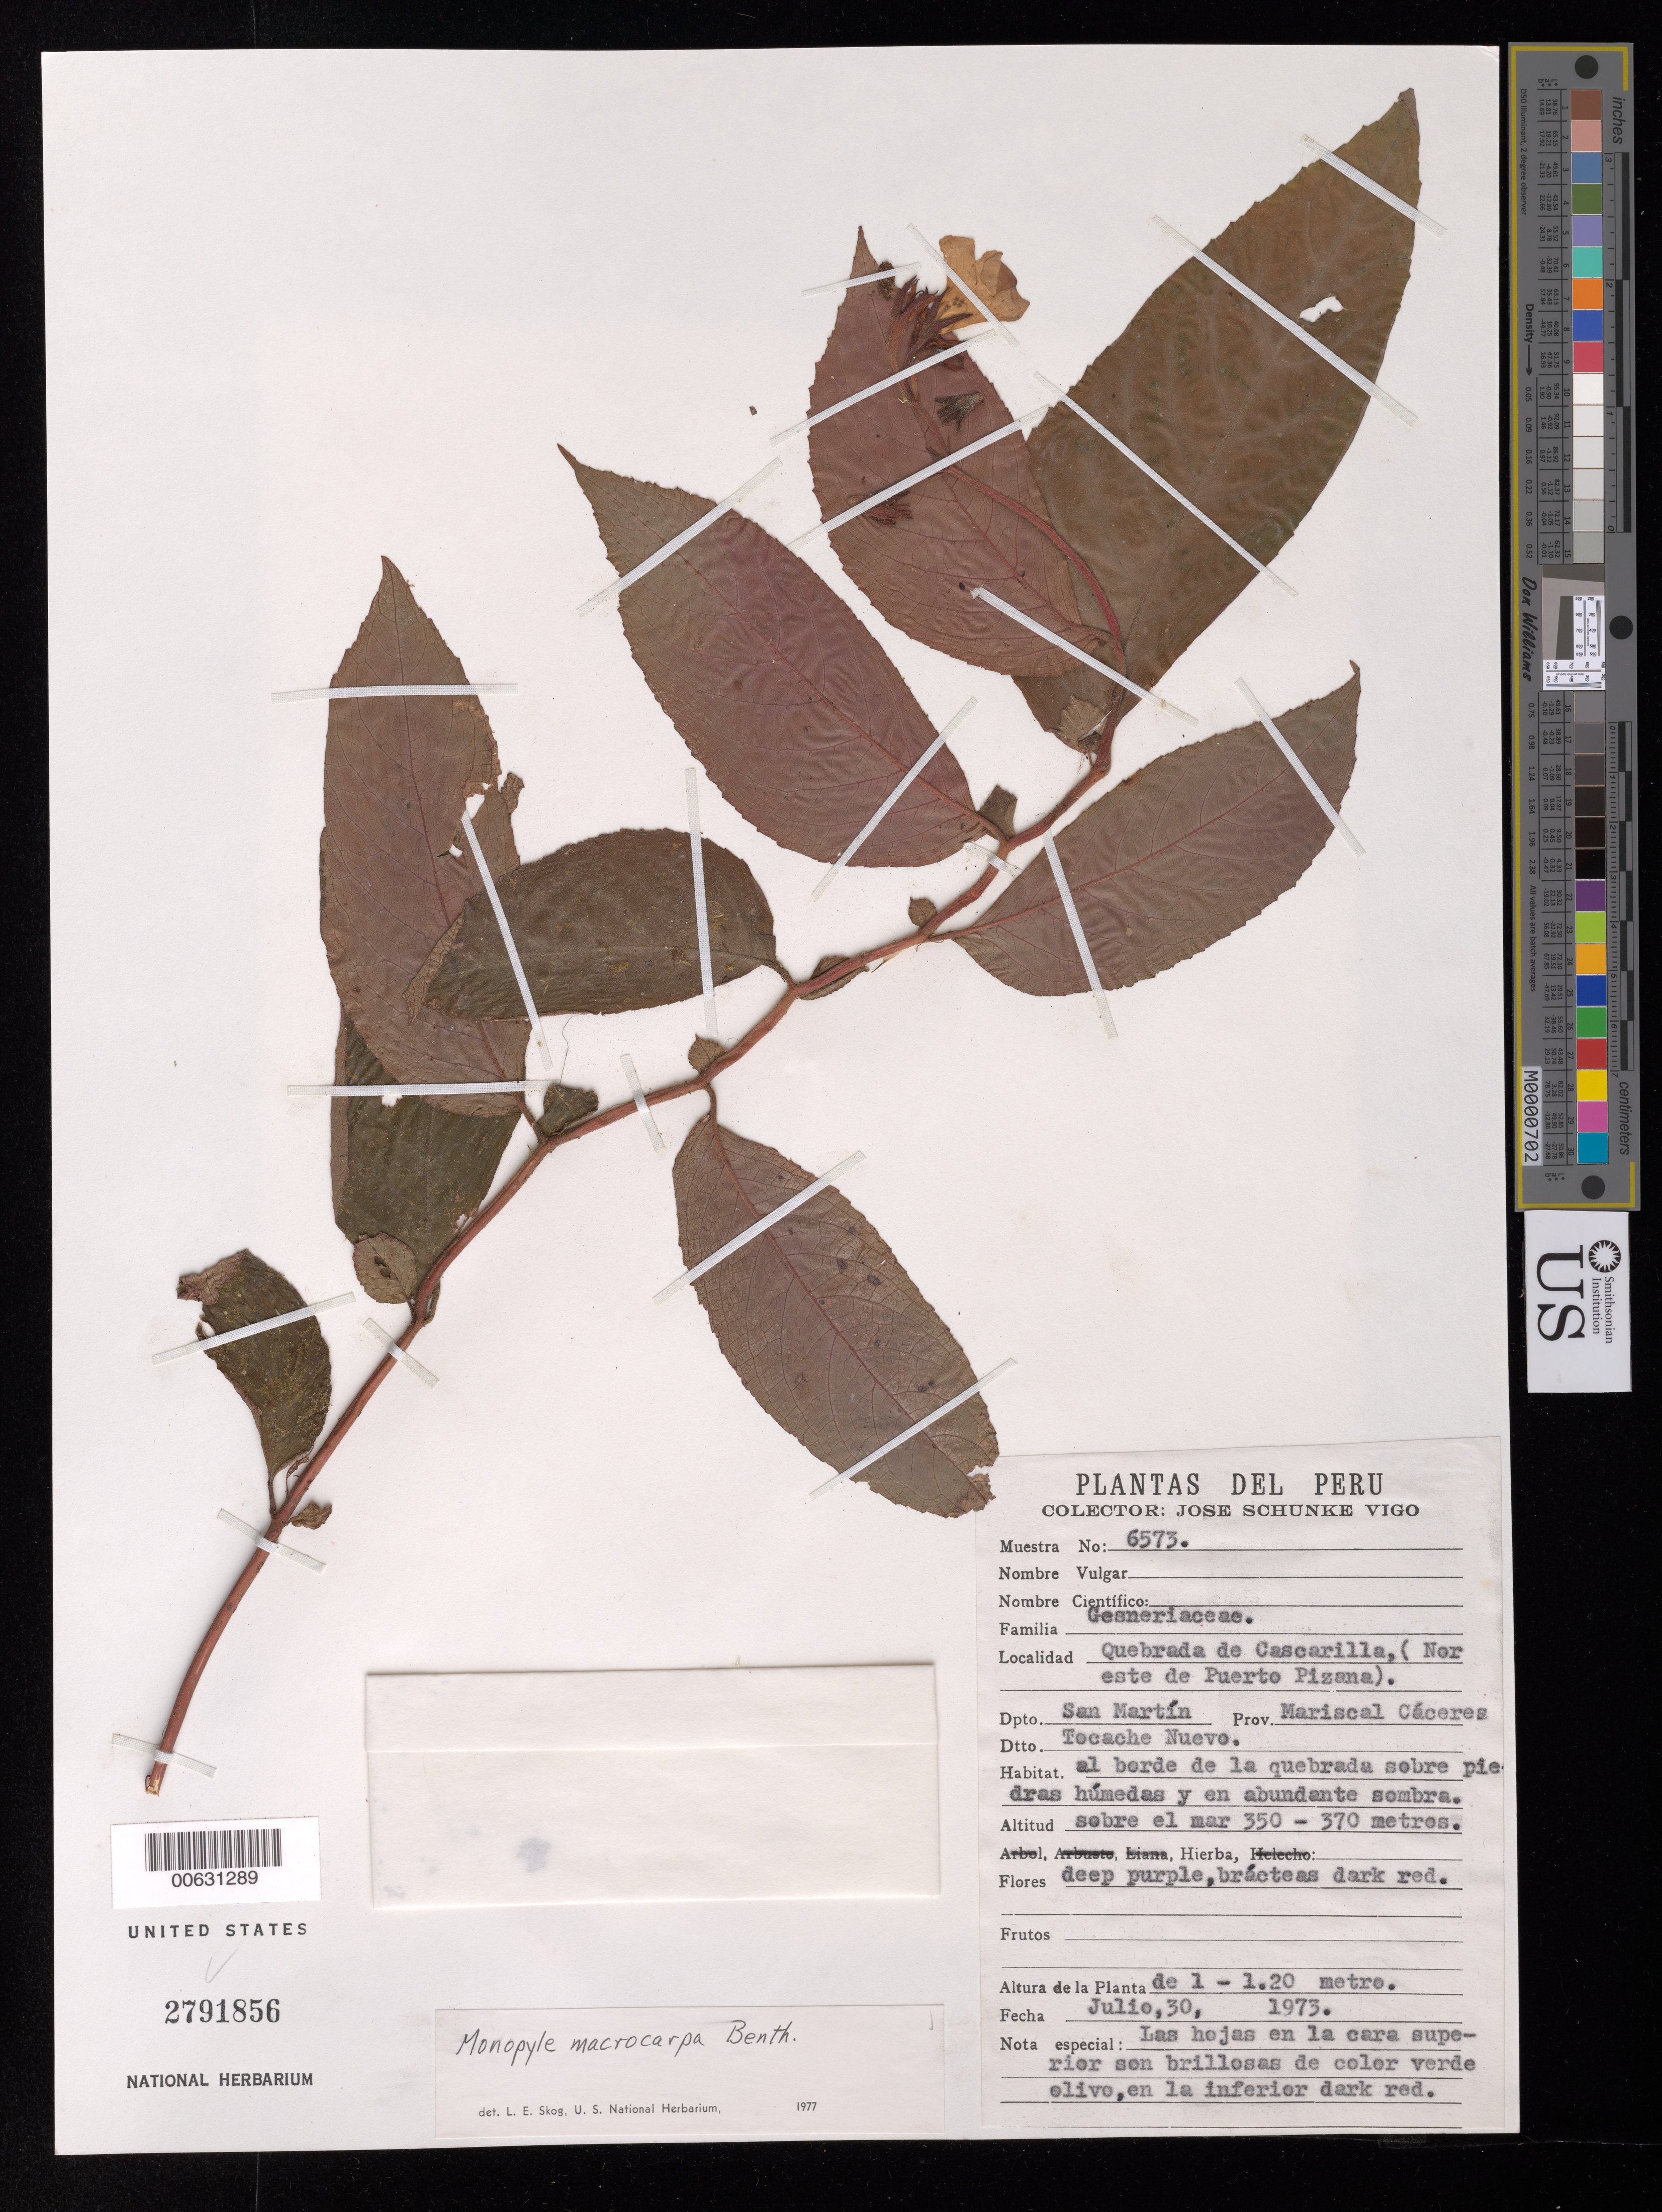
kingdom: Plantae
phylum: Tracheophyta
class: Magnoliopsida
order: Lamiales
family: Gesneriaceae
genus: Monopyle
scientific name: Monopyle macrocarpa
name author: Benth.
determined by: Skog, Laurence E.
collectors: J. Schunke Vigo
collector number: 6573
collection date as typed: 30 Jul 1973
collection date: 1973-07-30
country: Peru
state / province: San Martín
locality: Prov. Mariscal Cáceres, Dtto. Tocache Nuevo, Quebrada de Cascarilla (Nor este de Puerto Pizana)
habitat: Al borde de la quebrada sobre piedreas húmedas y en abundante sombra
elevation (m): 350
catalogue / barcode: US 2791856